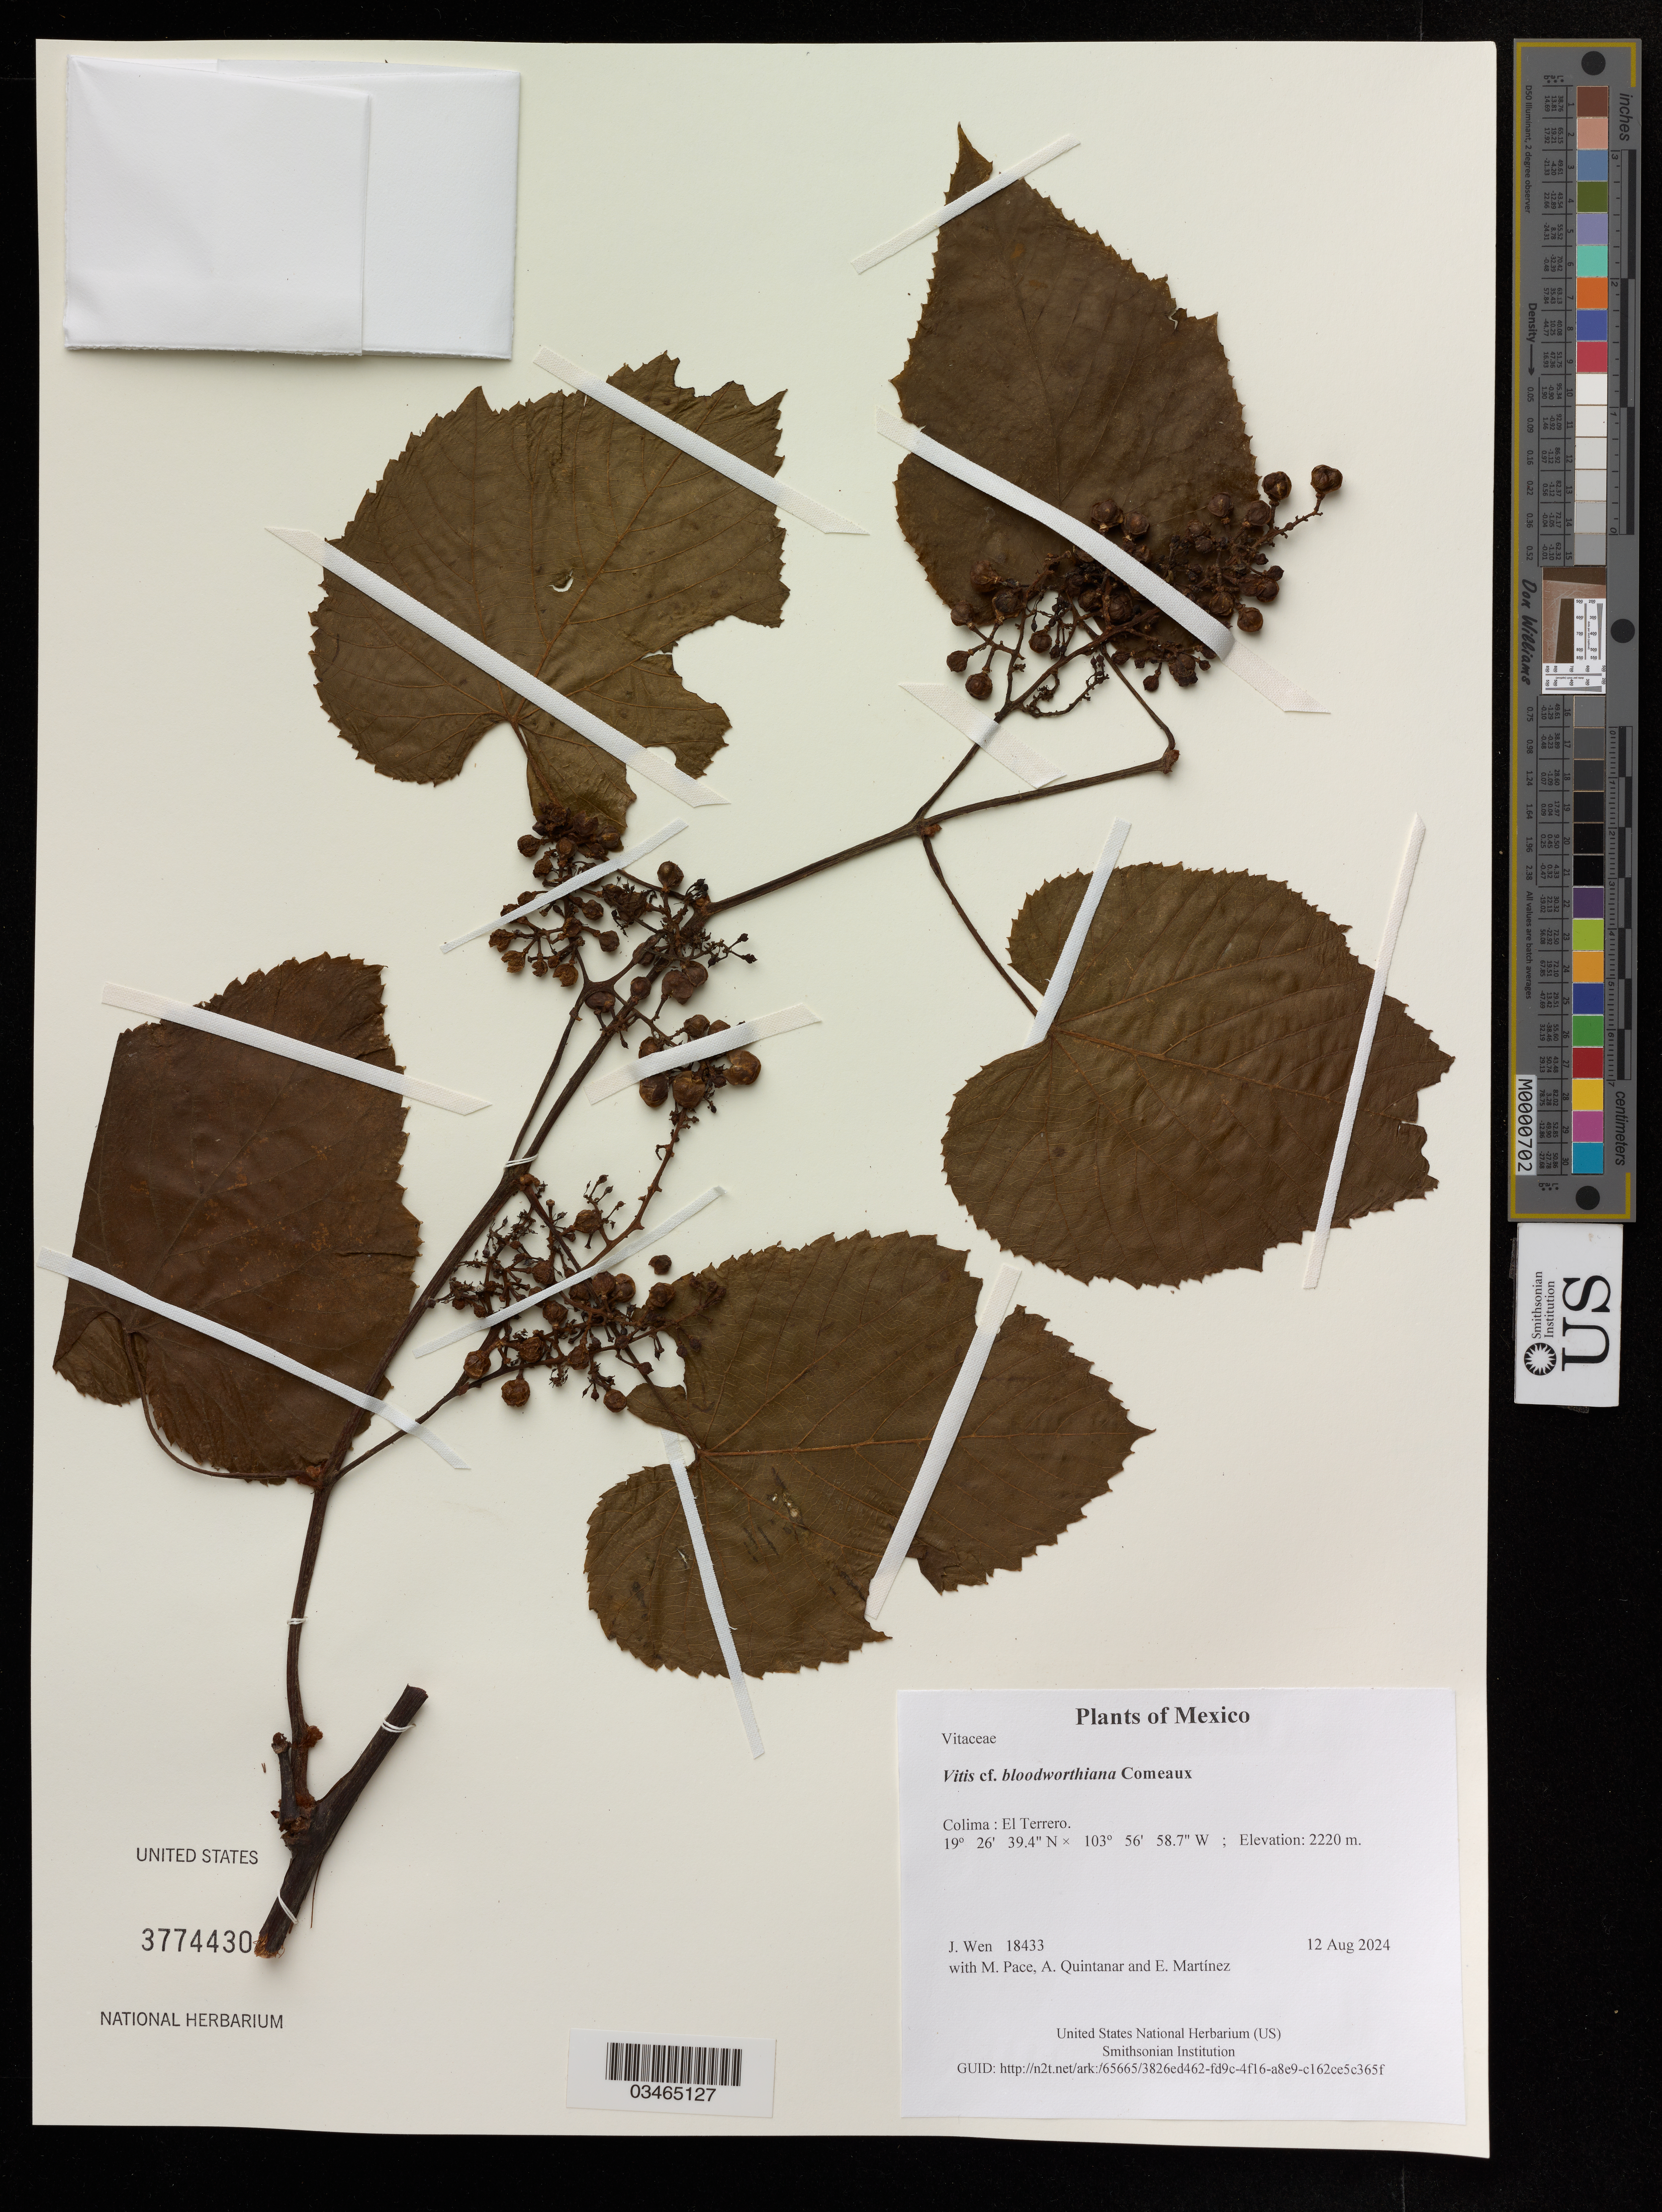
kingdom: Plantae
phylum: Tracheophyta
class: Magnoliopsida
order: Vitales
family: Vitaceae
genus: Vitis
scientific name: Vitis bloodworthiana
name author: Comeaux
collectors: J. Wen, M. Pace, A. Quintanar & E. Martínez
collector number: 18433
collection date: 2024-08-12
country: Mexico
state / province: Colima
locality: El Terrero.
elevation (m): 2220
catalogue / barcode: US 3774430